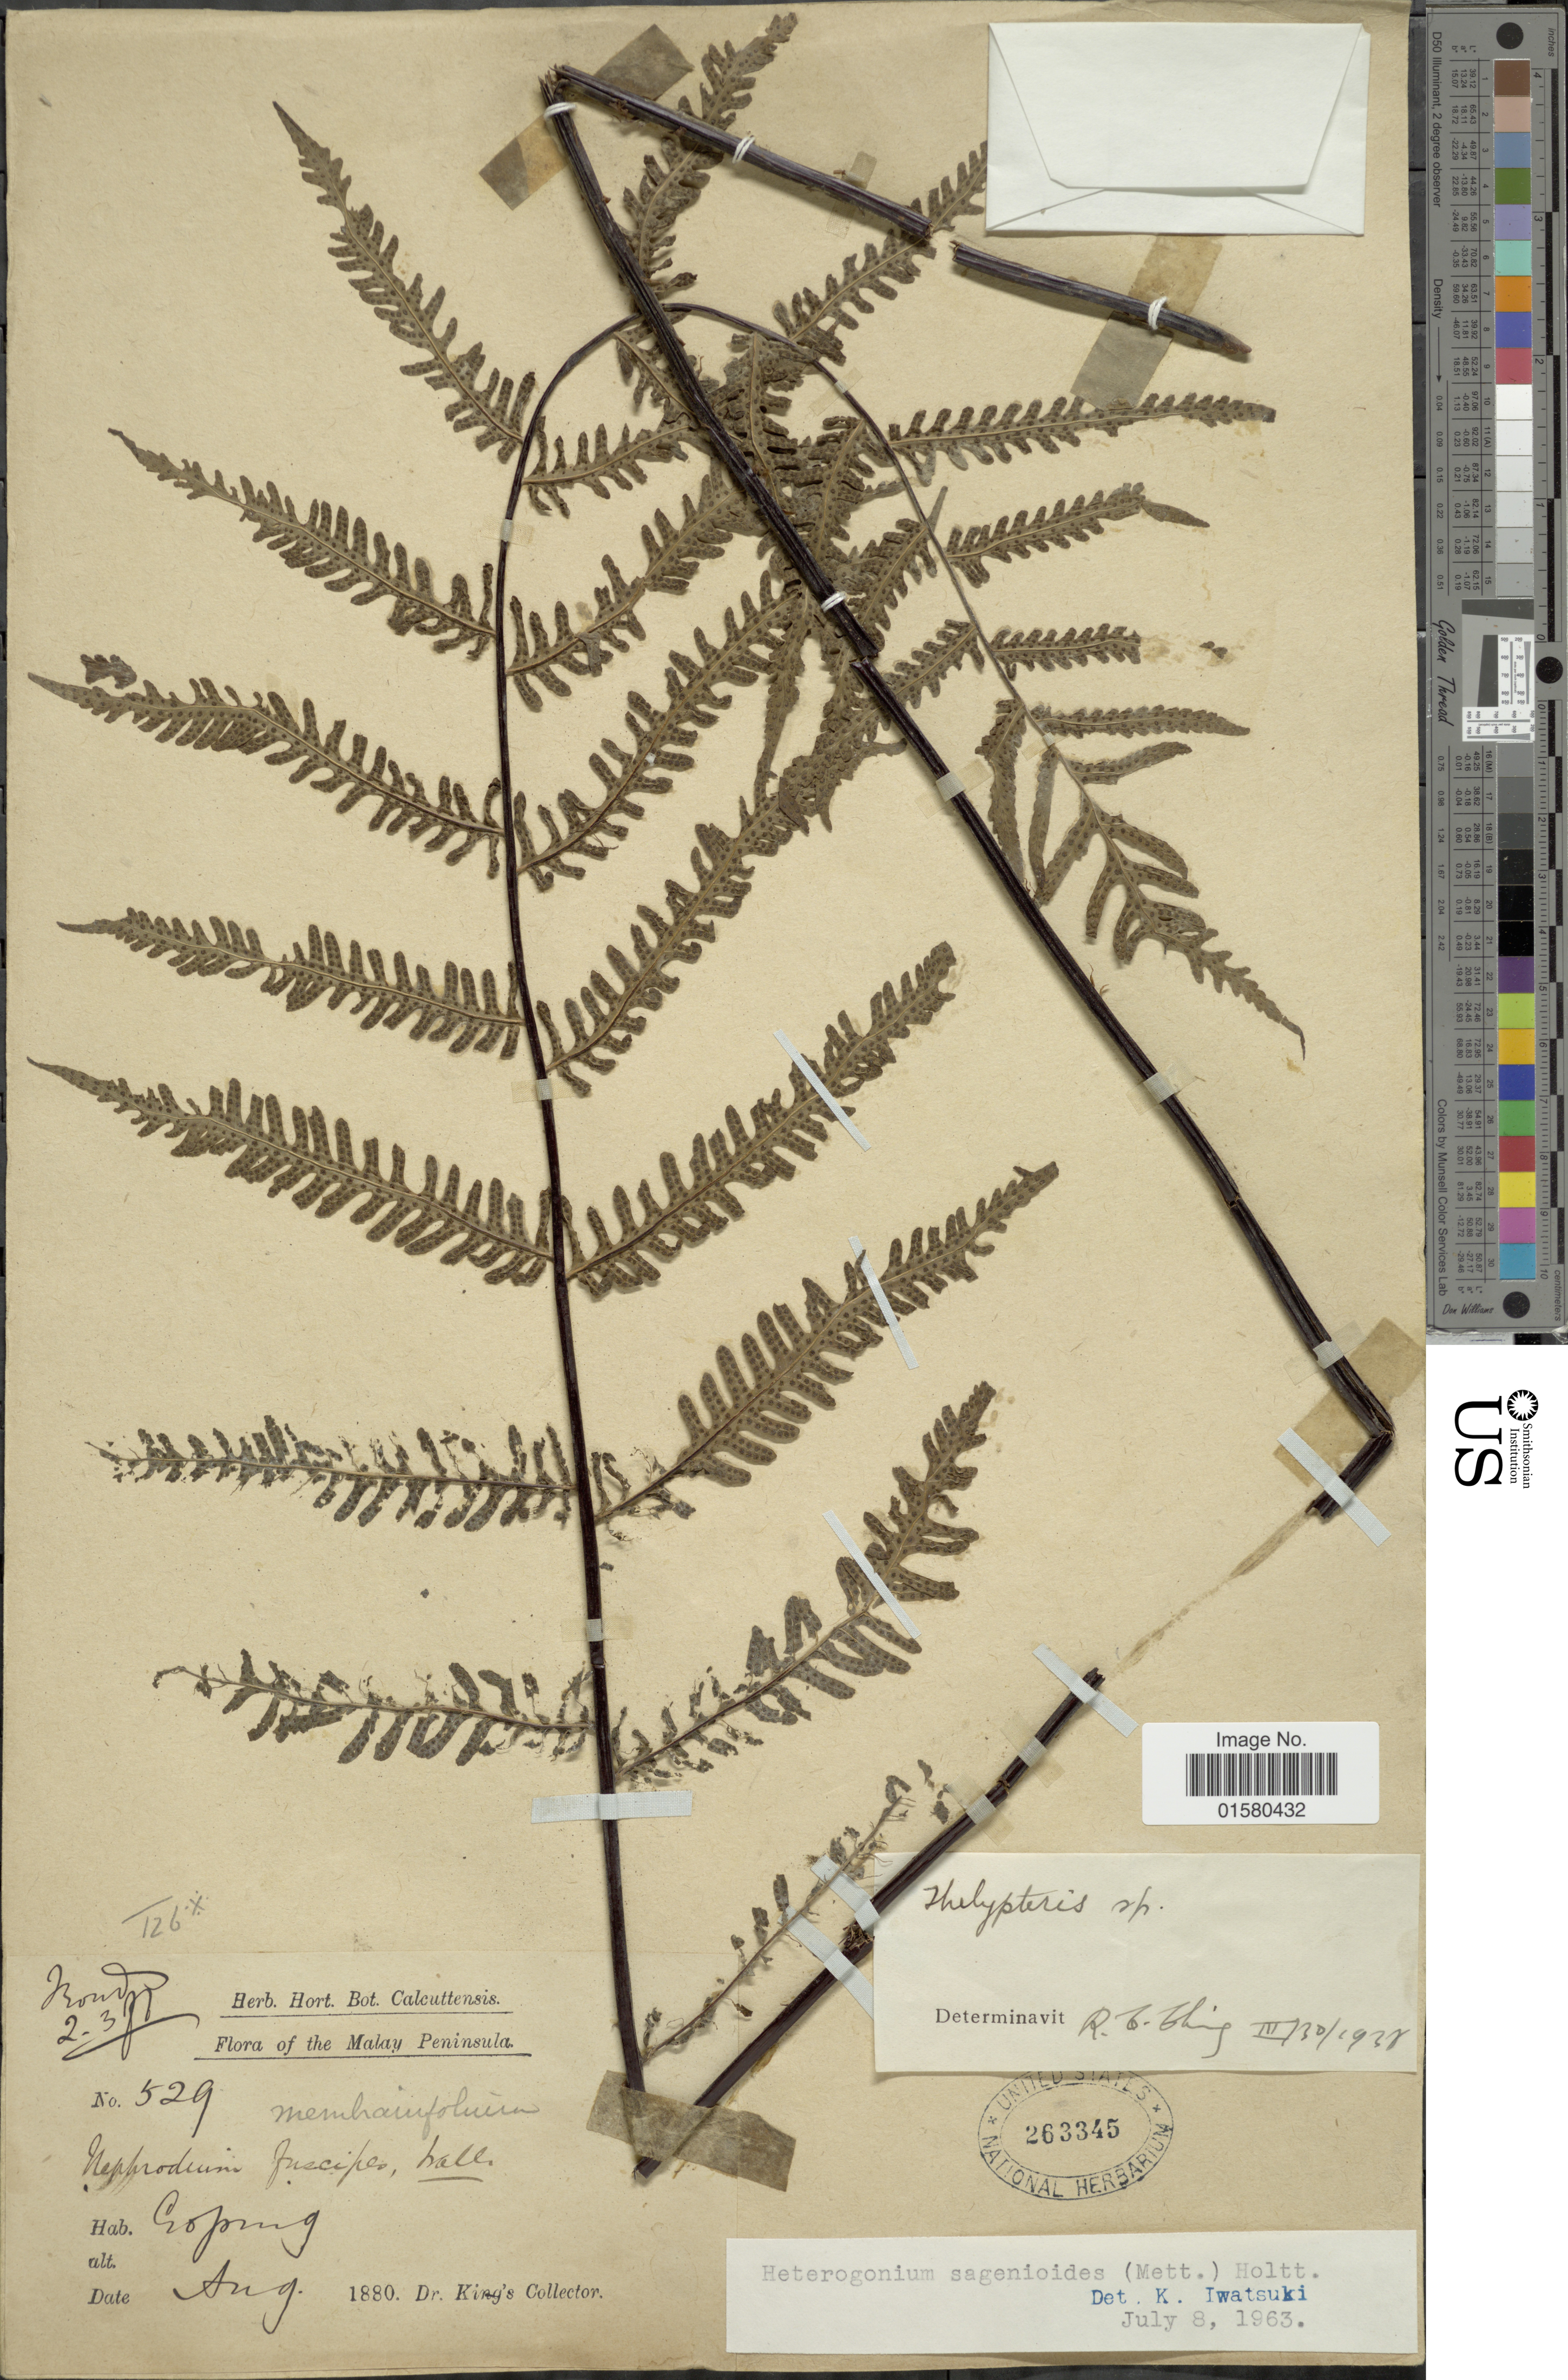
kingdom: Plantae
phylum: Tracheophyta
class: Polypodiopsida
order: Polypodiales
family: Tectariaceae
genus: Tectaria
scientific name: Tectaria sagenioides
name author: (Mett.) Christenh.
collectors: Dr. King's collector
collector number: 529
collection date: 1880-08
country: Malaysia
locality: Malay Peninsula, Goping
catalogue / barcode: US 263345